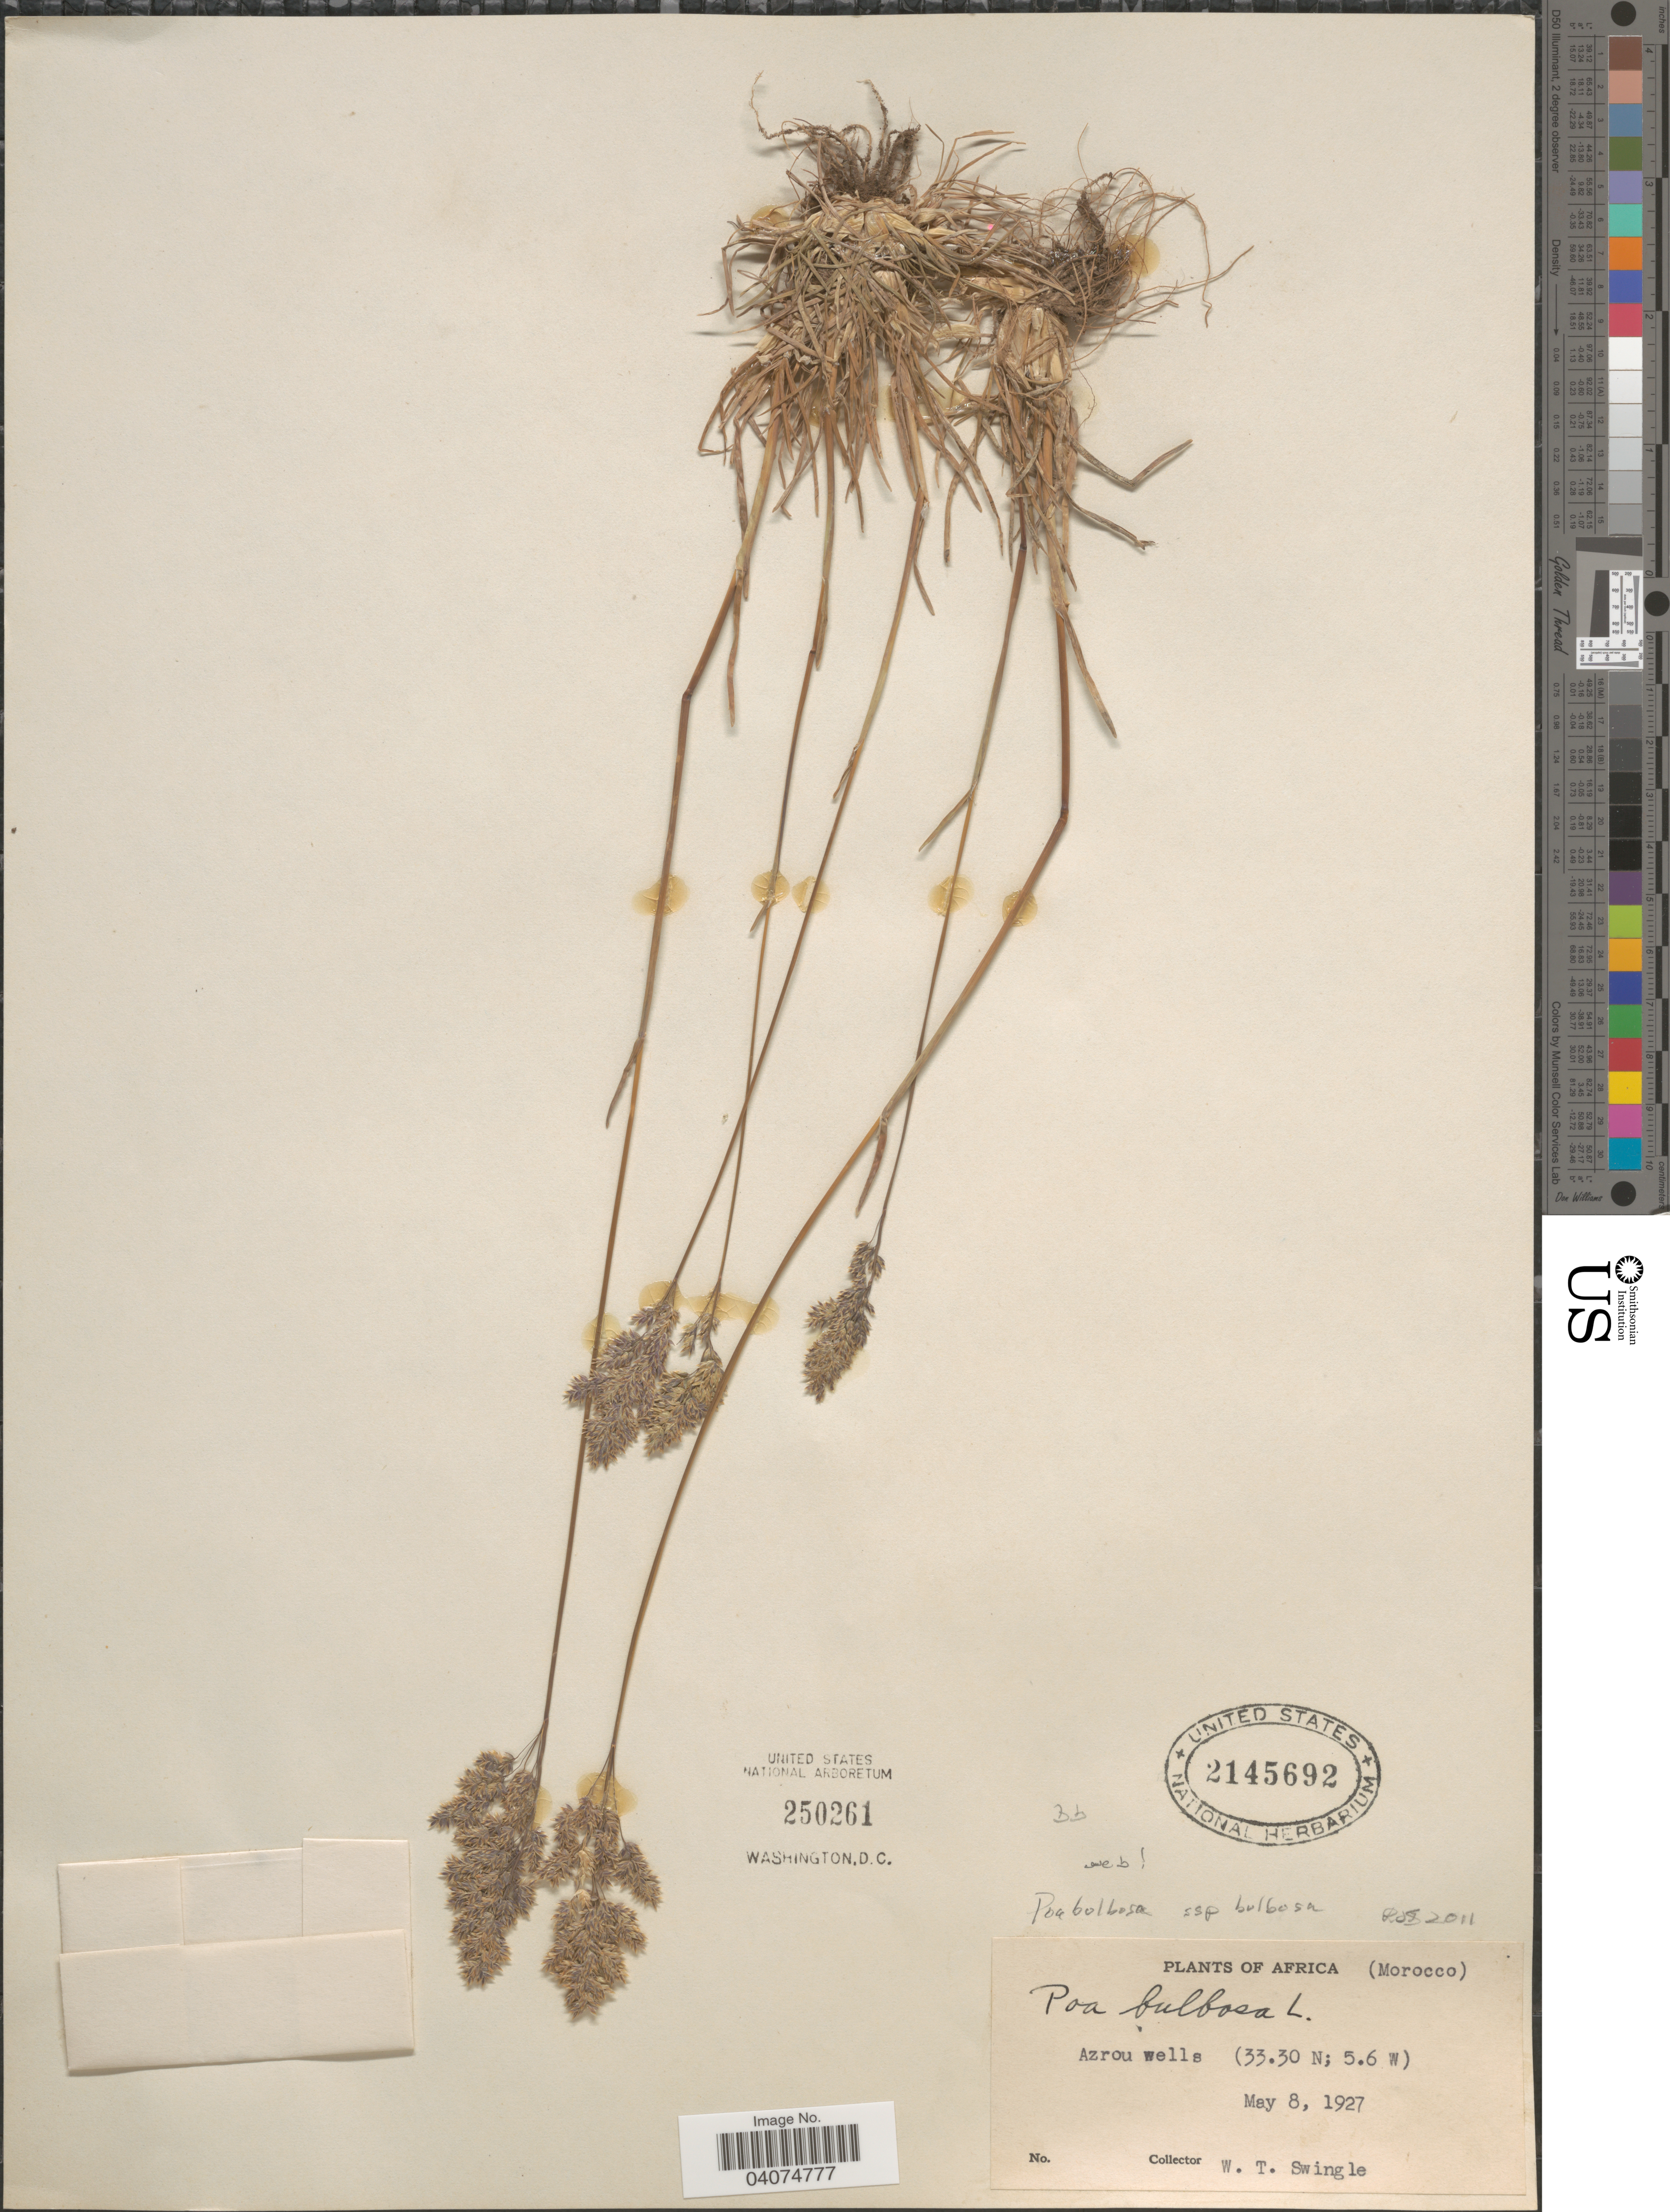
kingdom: Plantae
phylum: Tracheophyta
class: Liliopsida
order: Poales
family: Poaceae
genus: Poa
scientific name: Poa bulbosa subsp. bulbosa var. bulbosa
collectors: W. T. Swingle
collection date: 1927-05-08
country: Morocco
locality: Azrou wells.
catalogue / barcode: US 2145692